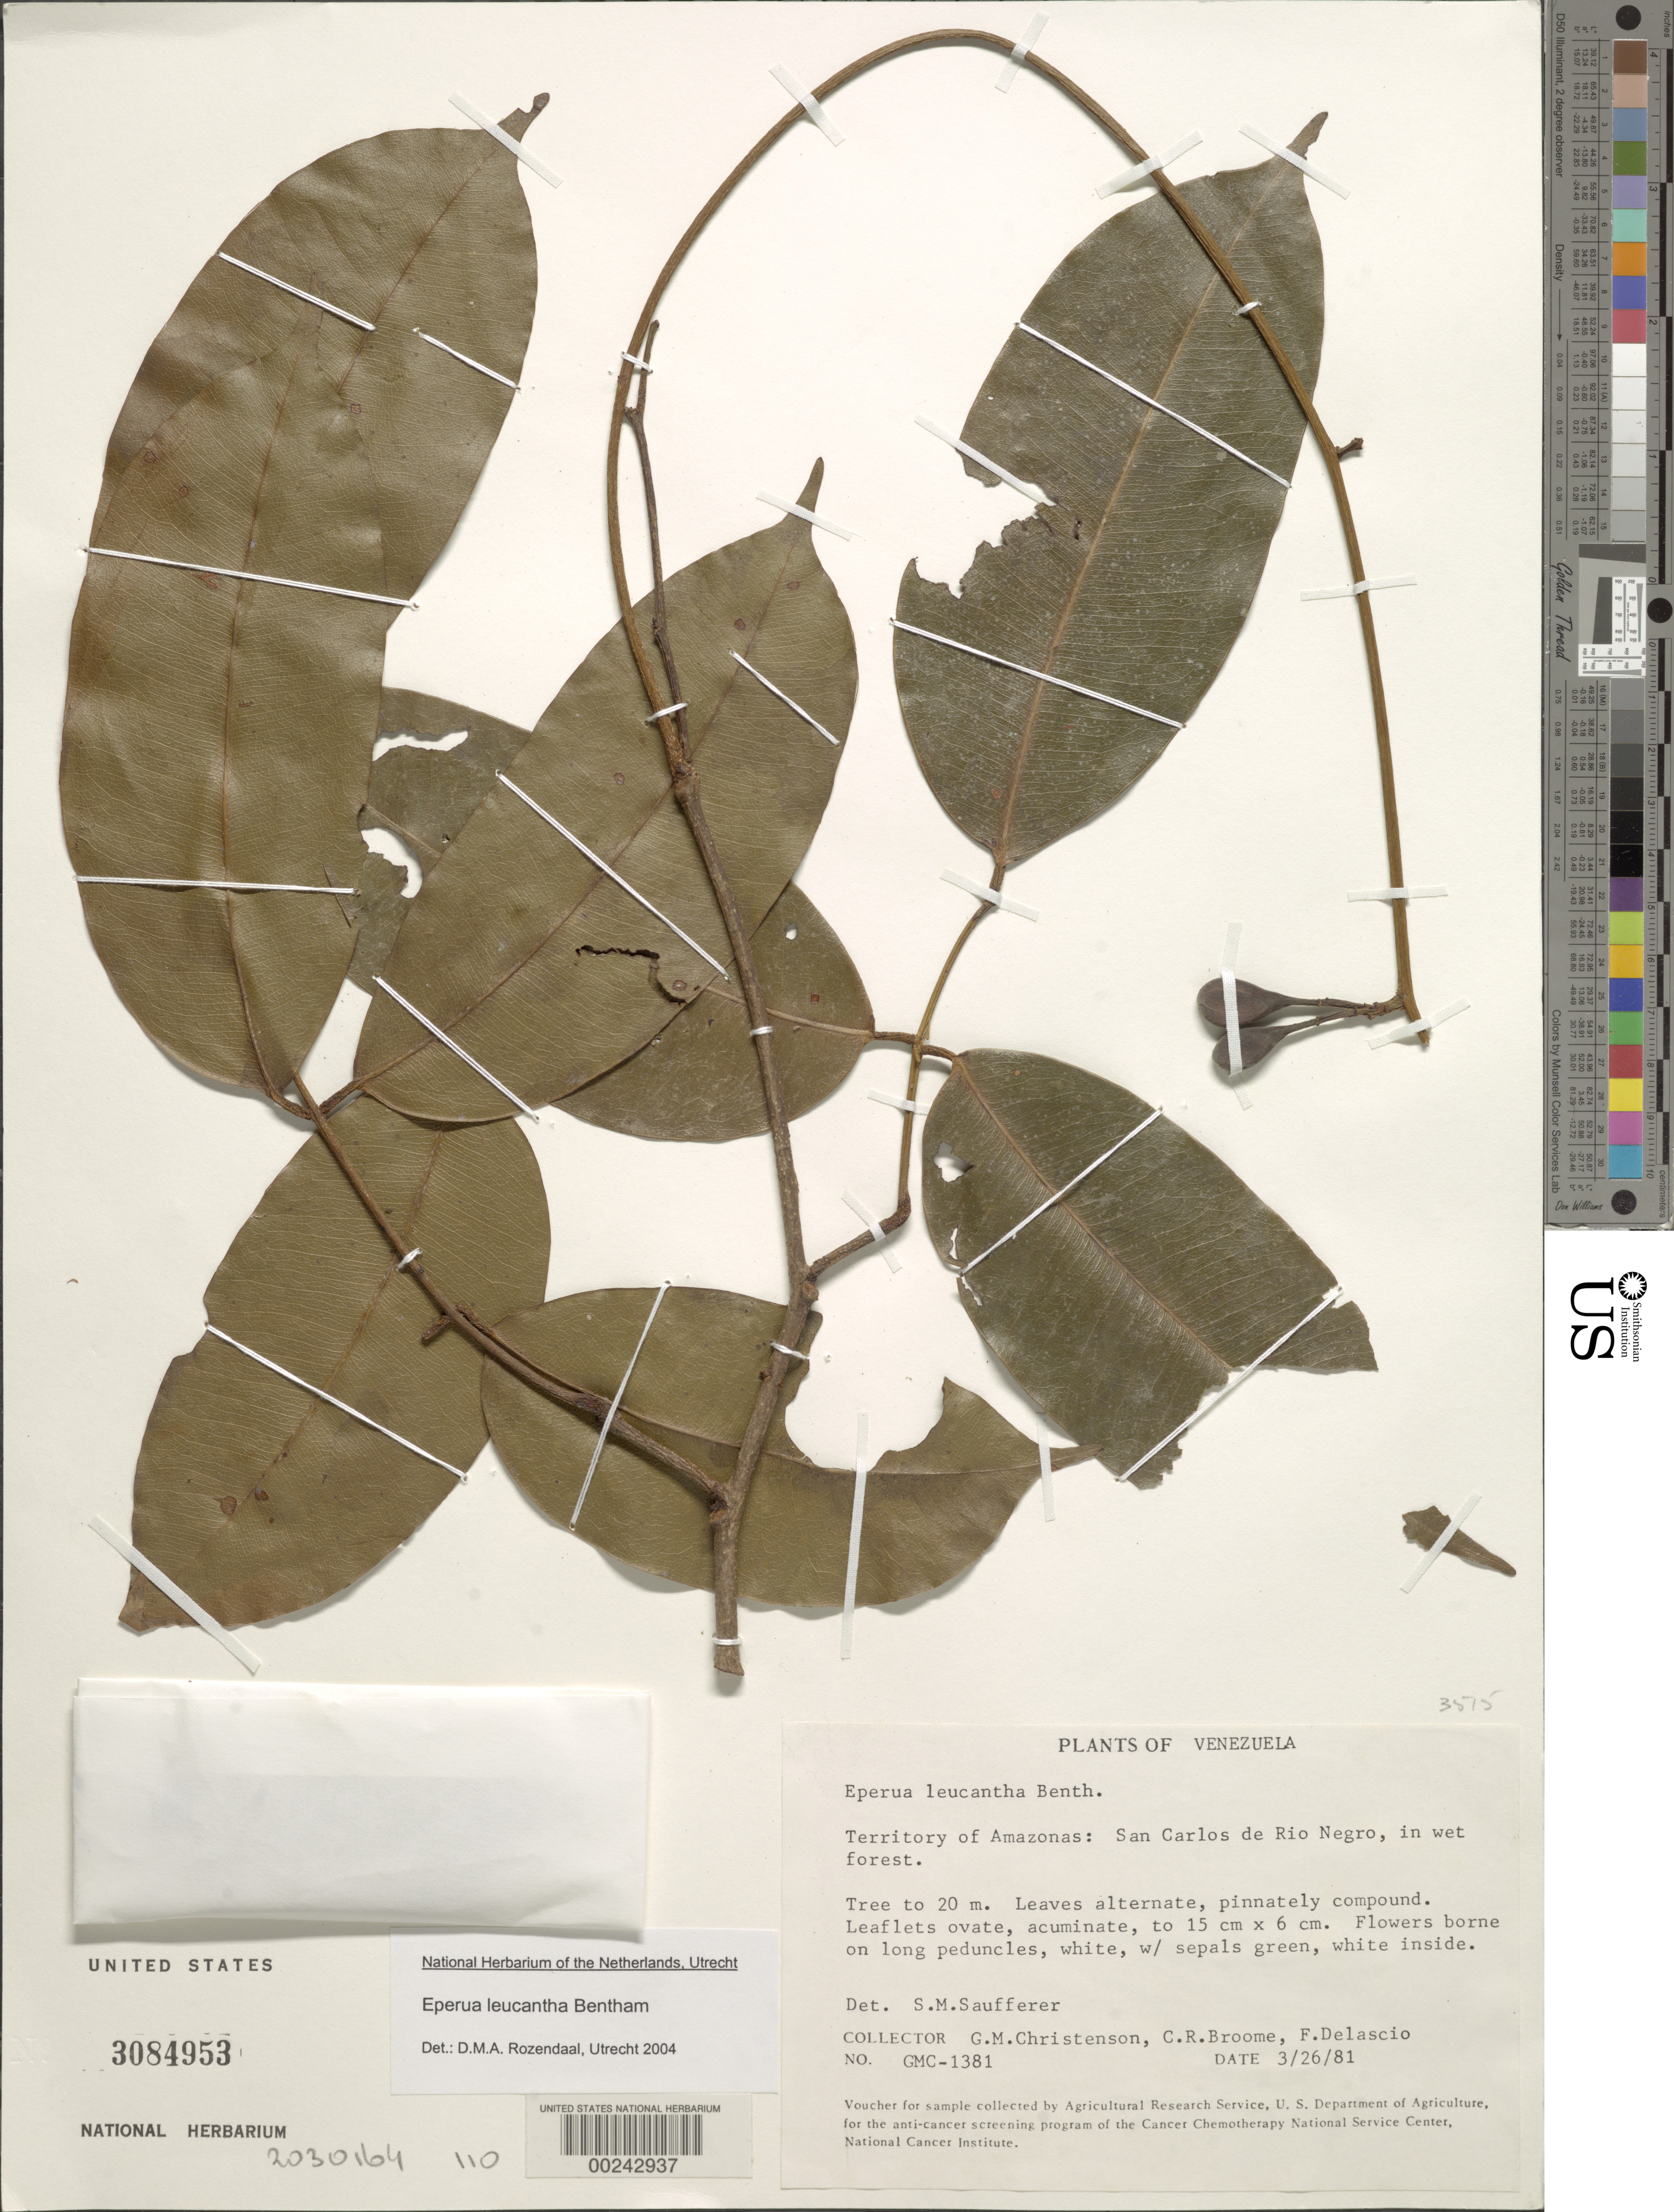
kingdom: Plantae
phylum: Tracheophyta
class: Magnoliopsida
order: Fabales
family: Fabaceae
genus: Eperua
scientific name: Eperua leucantha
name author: Benth.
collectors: G. Christenson, C. R. Broome & F. Delascio C.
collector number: Gmc-1381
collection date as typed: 26 Mar 1981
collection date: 1981-03-26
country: Venezuela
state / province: Amazonas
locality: San carlos de rio negro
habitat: Wet forest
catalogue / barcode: US 3084953